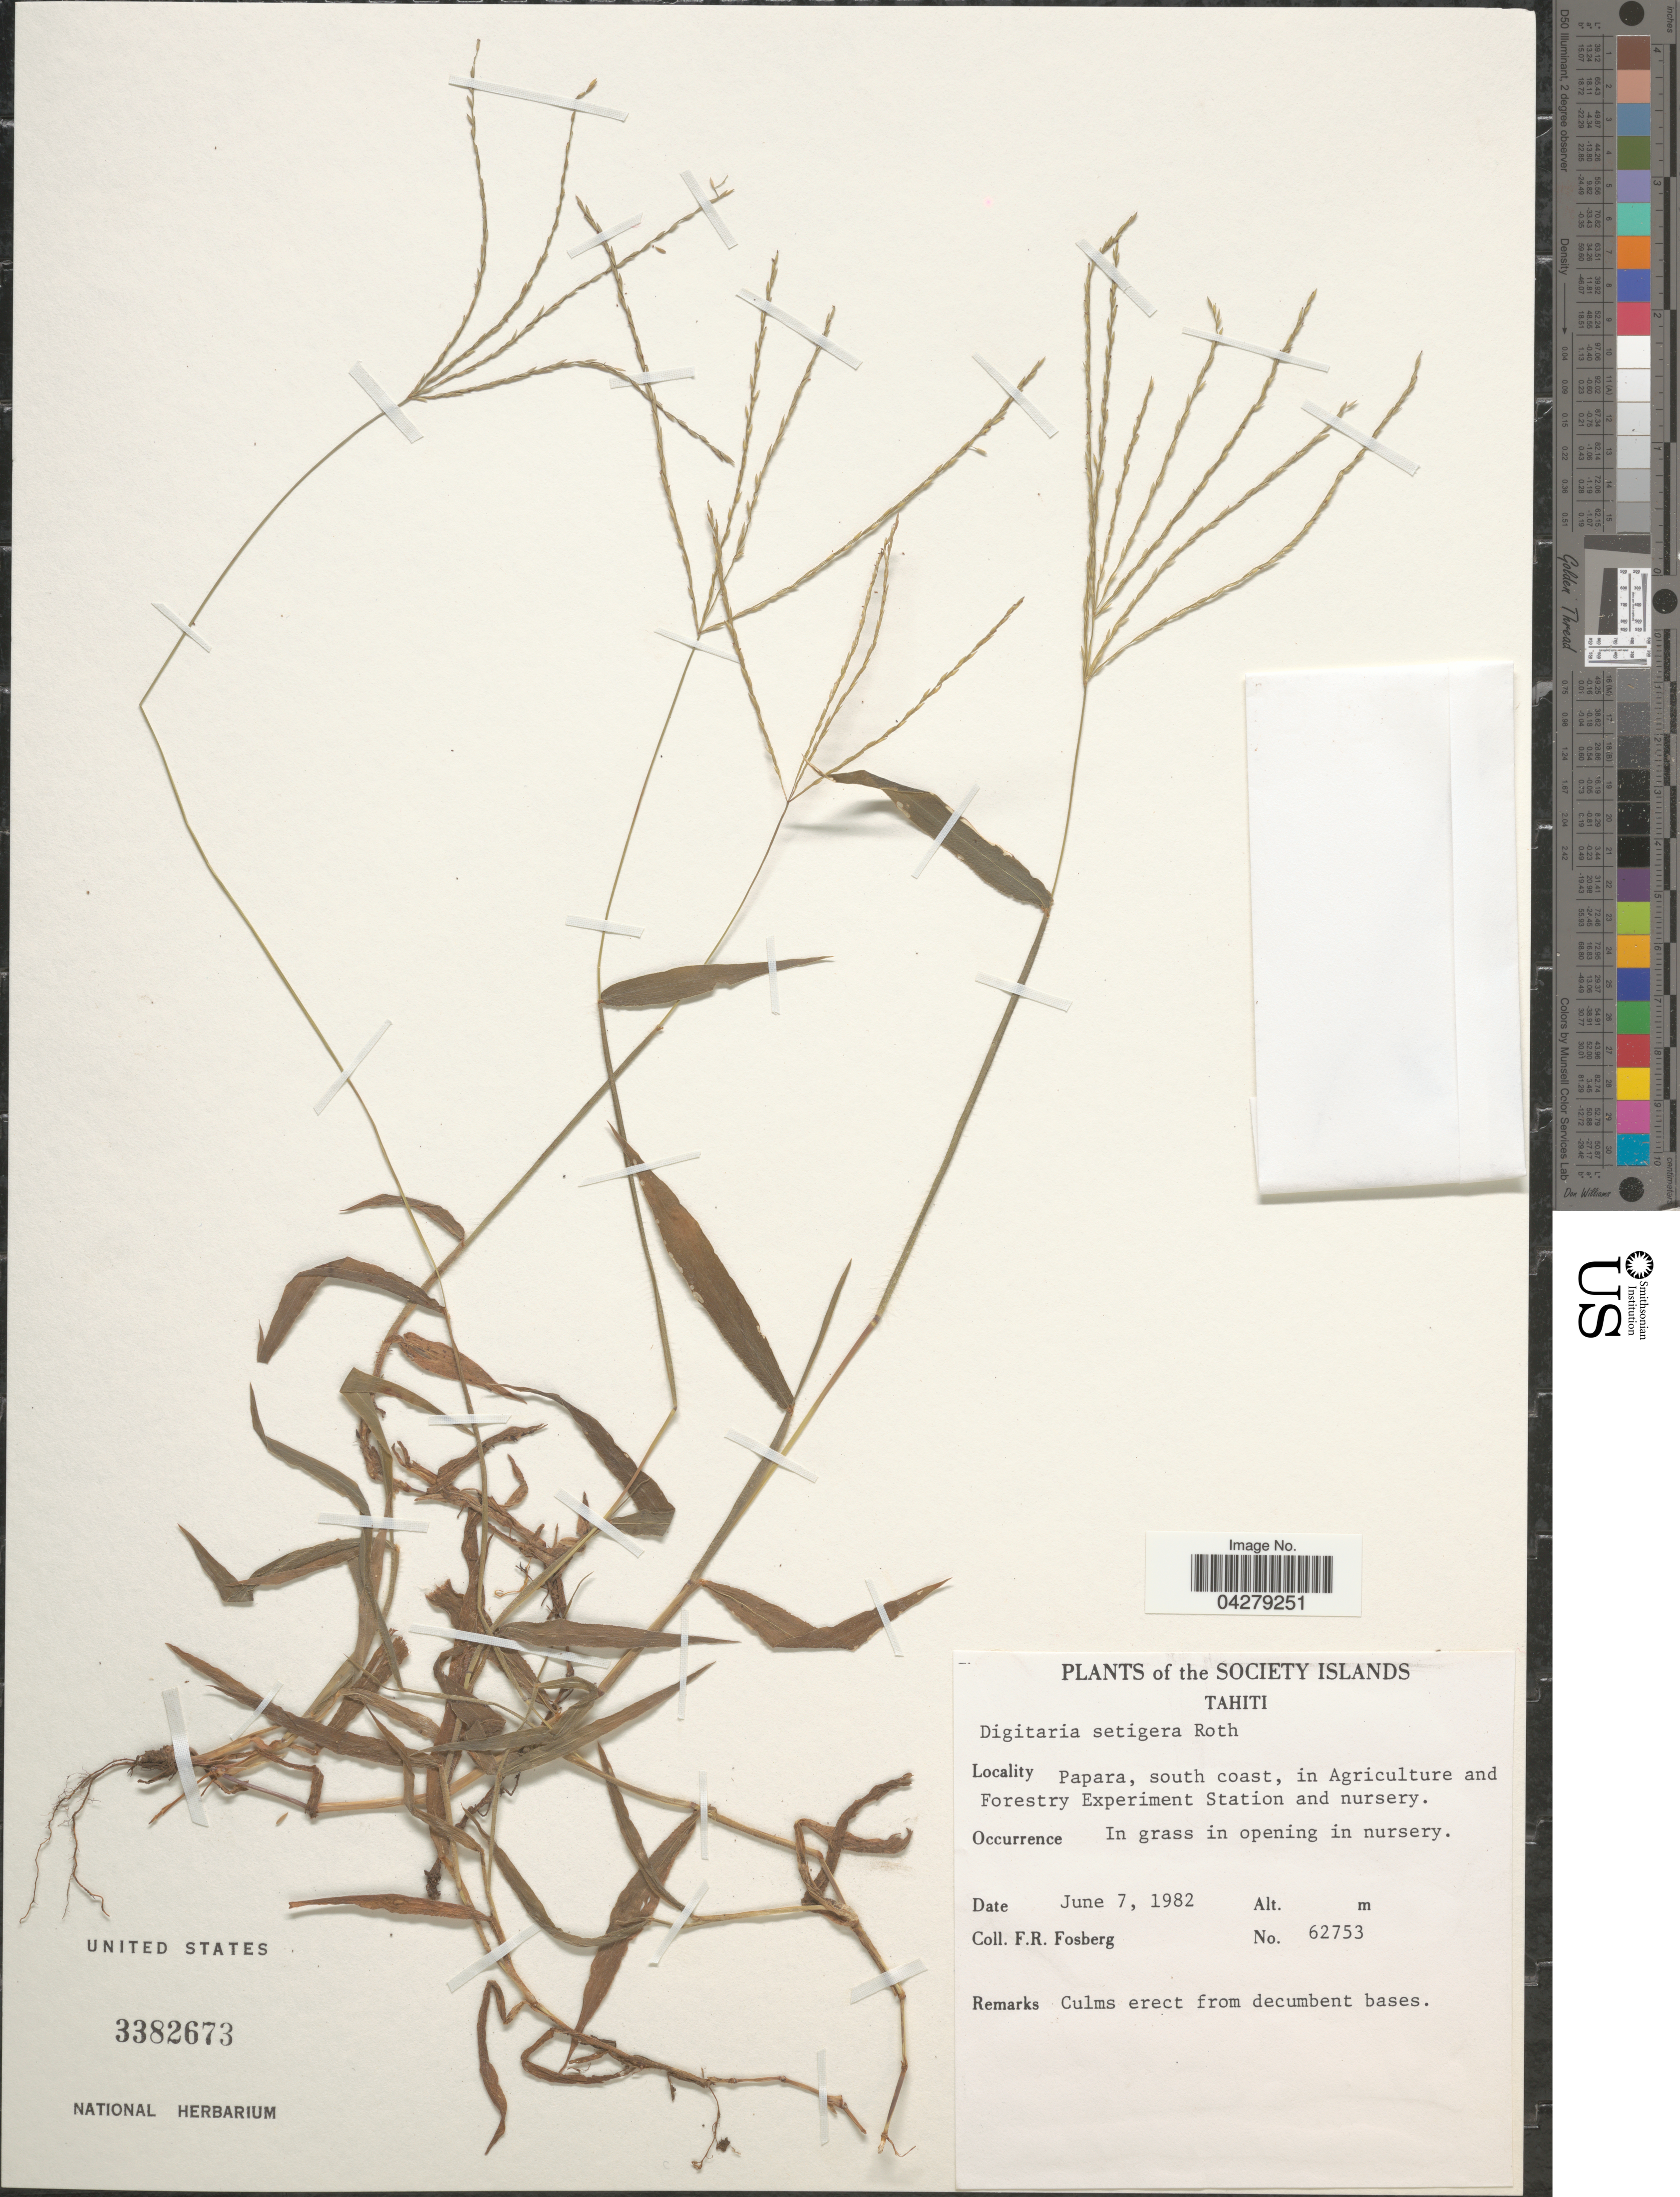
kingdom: Plantae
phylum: Tracheophyta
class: Liliopsida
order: Poales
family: Poaceae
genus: Digitaria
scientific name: Digitaria setigera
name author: Roth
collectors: F. R. Fosberg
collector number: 62753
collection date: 1982-06-07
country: French Polynesia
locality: The Society Islands. Tahiti. Papara, south coast, in Agriculture and Forestry Experiment Station and nursery.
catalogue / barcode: US 3382673